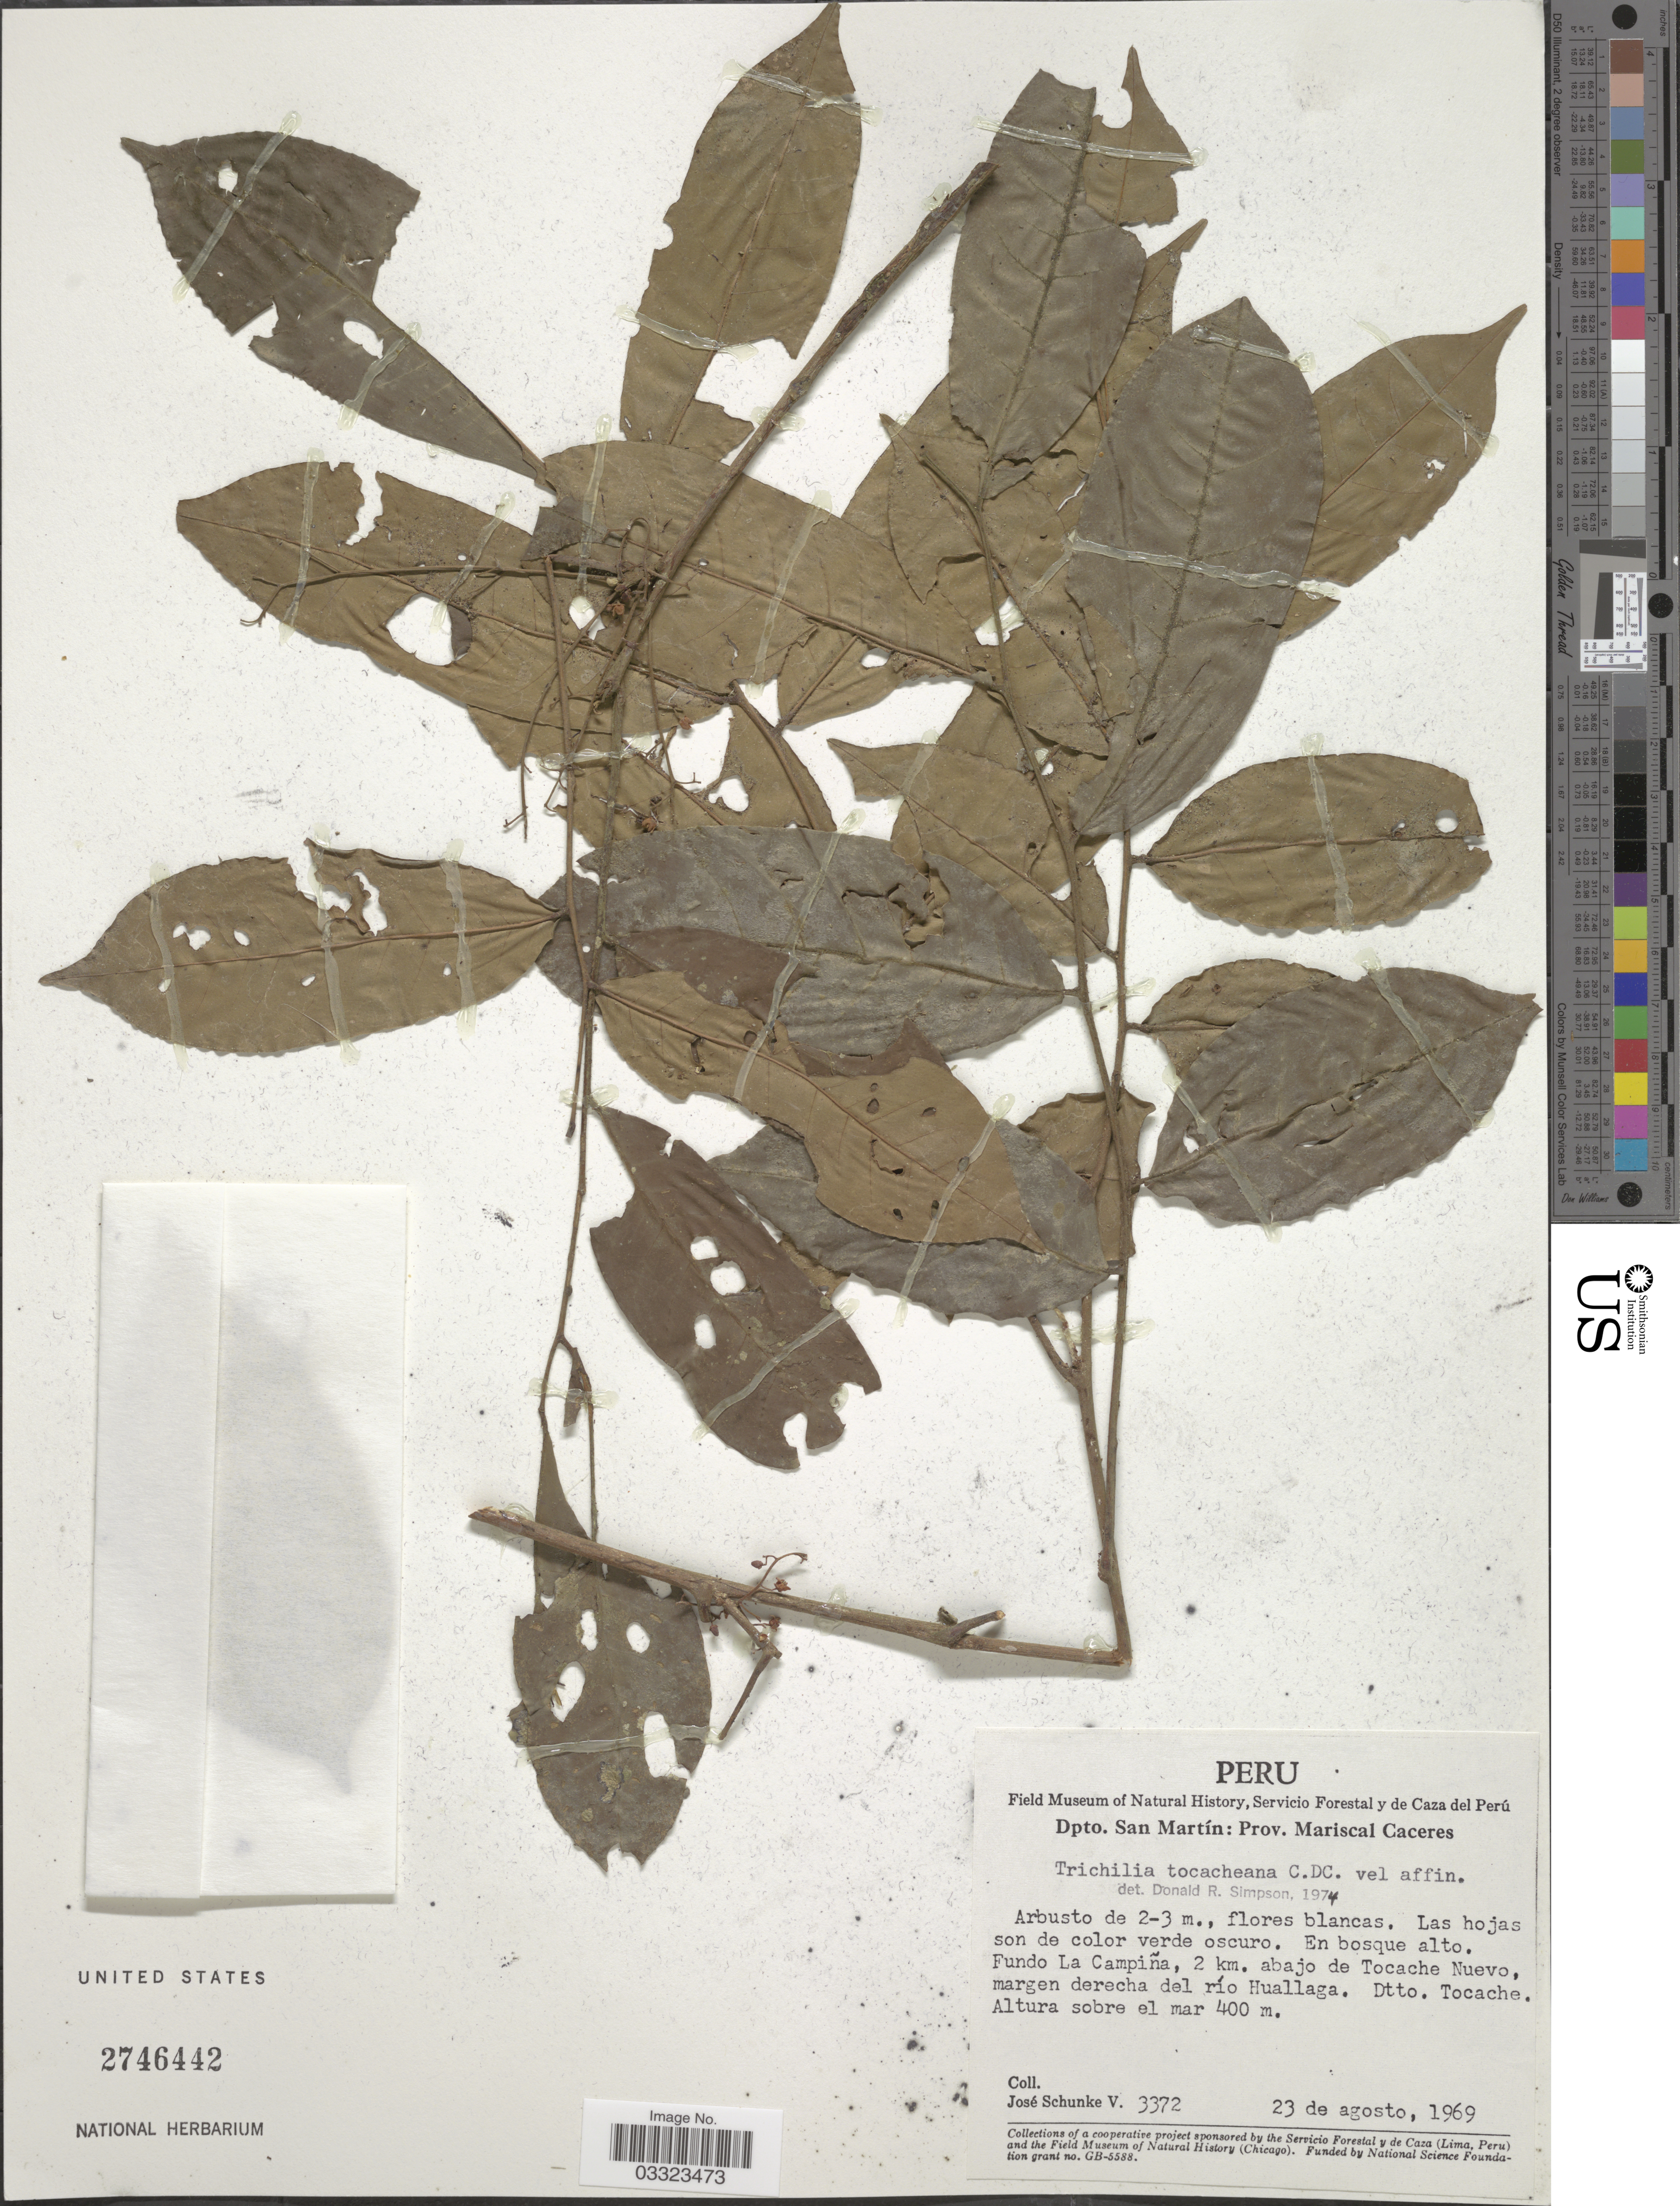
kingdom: Plantae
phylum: Tracheophyta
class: Magnoliopsida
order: Sapindales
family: Meliaceae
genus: Trichilia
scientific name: Trichilia sp.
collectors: J. Schunke Vigo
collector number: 3372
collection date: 1969-08-23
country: Peru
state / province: San Martín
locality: Dpto. San Martín: Prov. Mariscal Caceres, Fundo La Campiña, 2 km. abajo de Tocache Nuevo, margen derecha del río Huallaga. Dtto. Tocache.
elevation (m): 400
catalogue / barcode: US 2746442